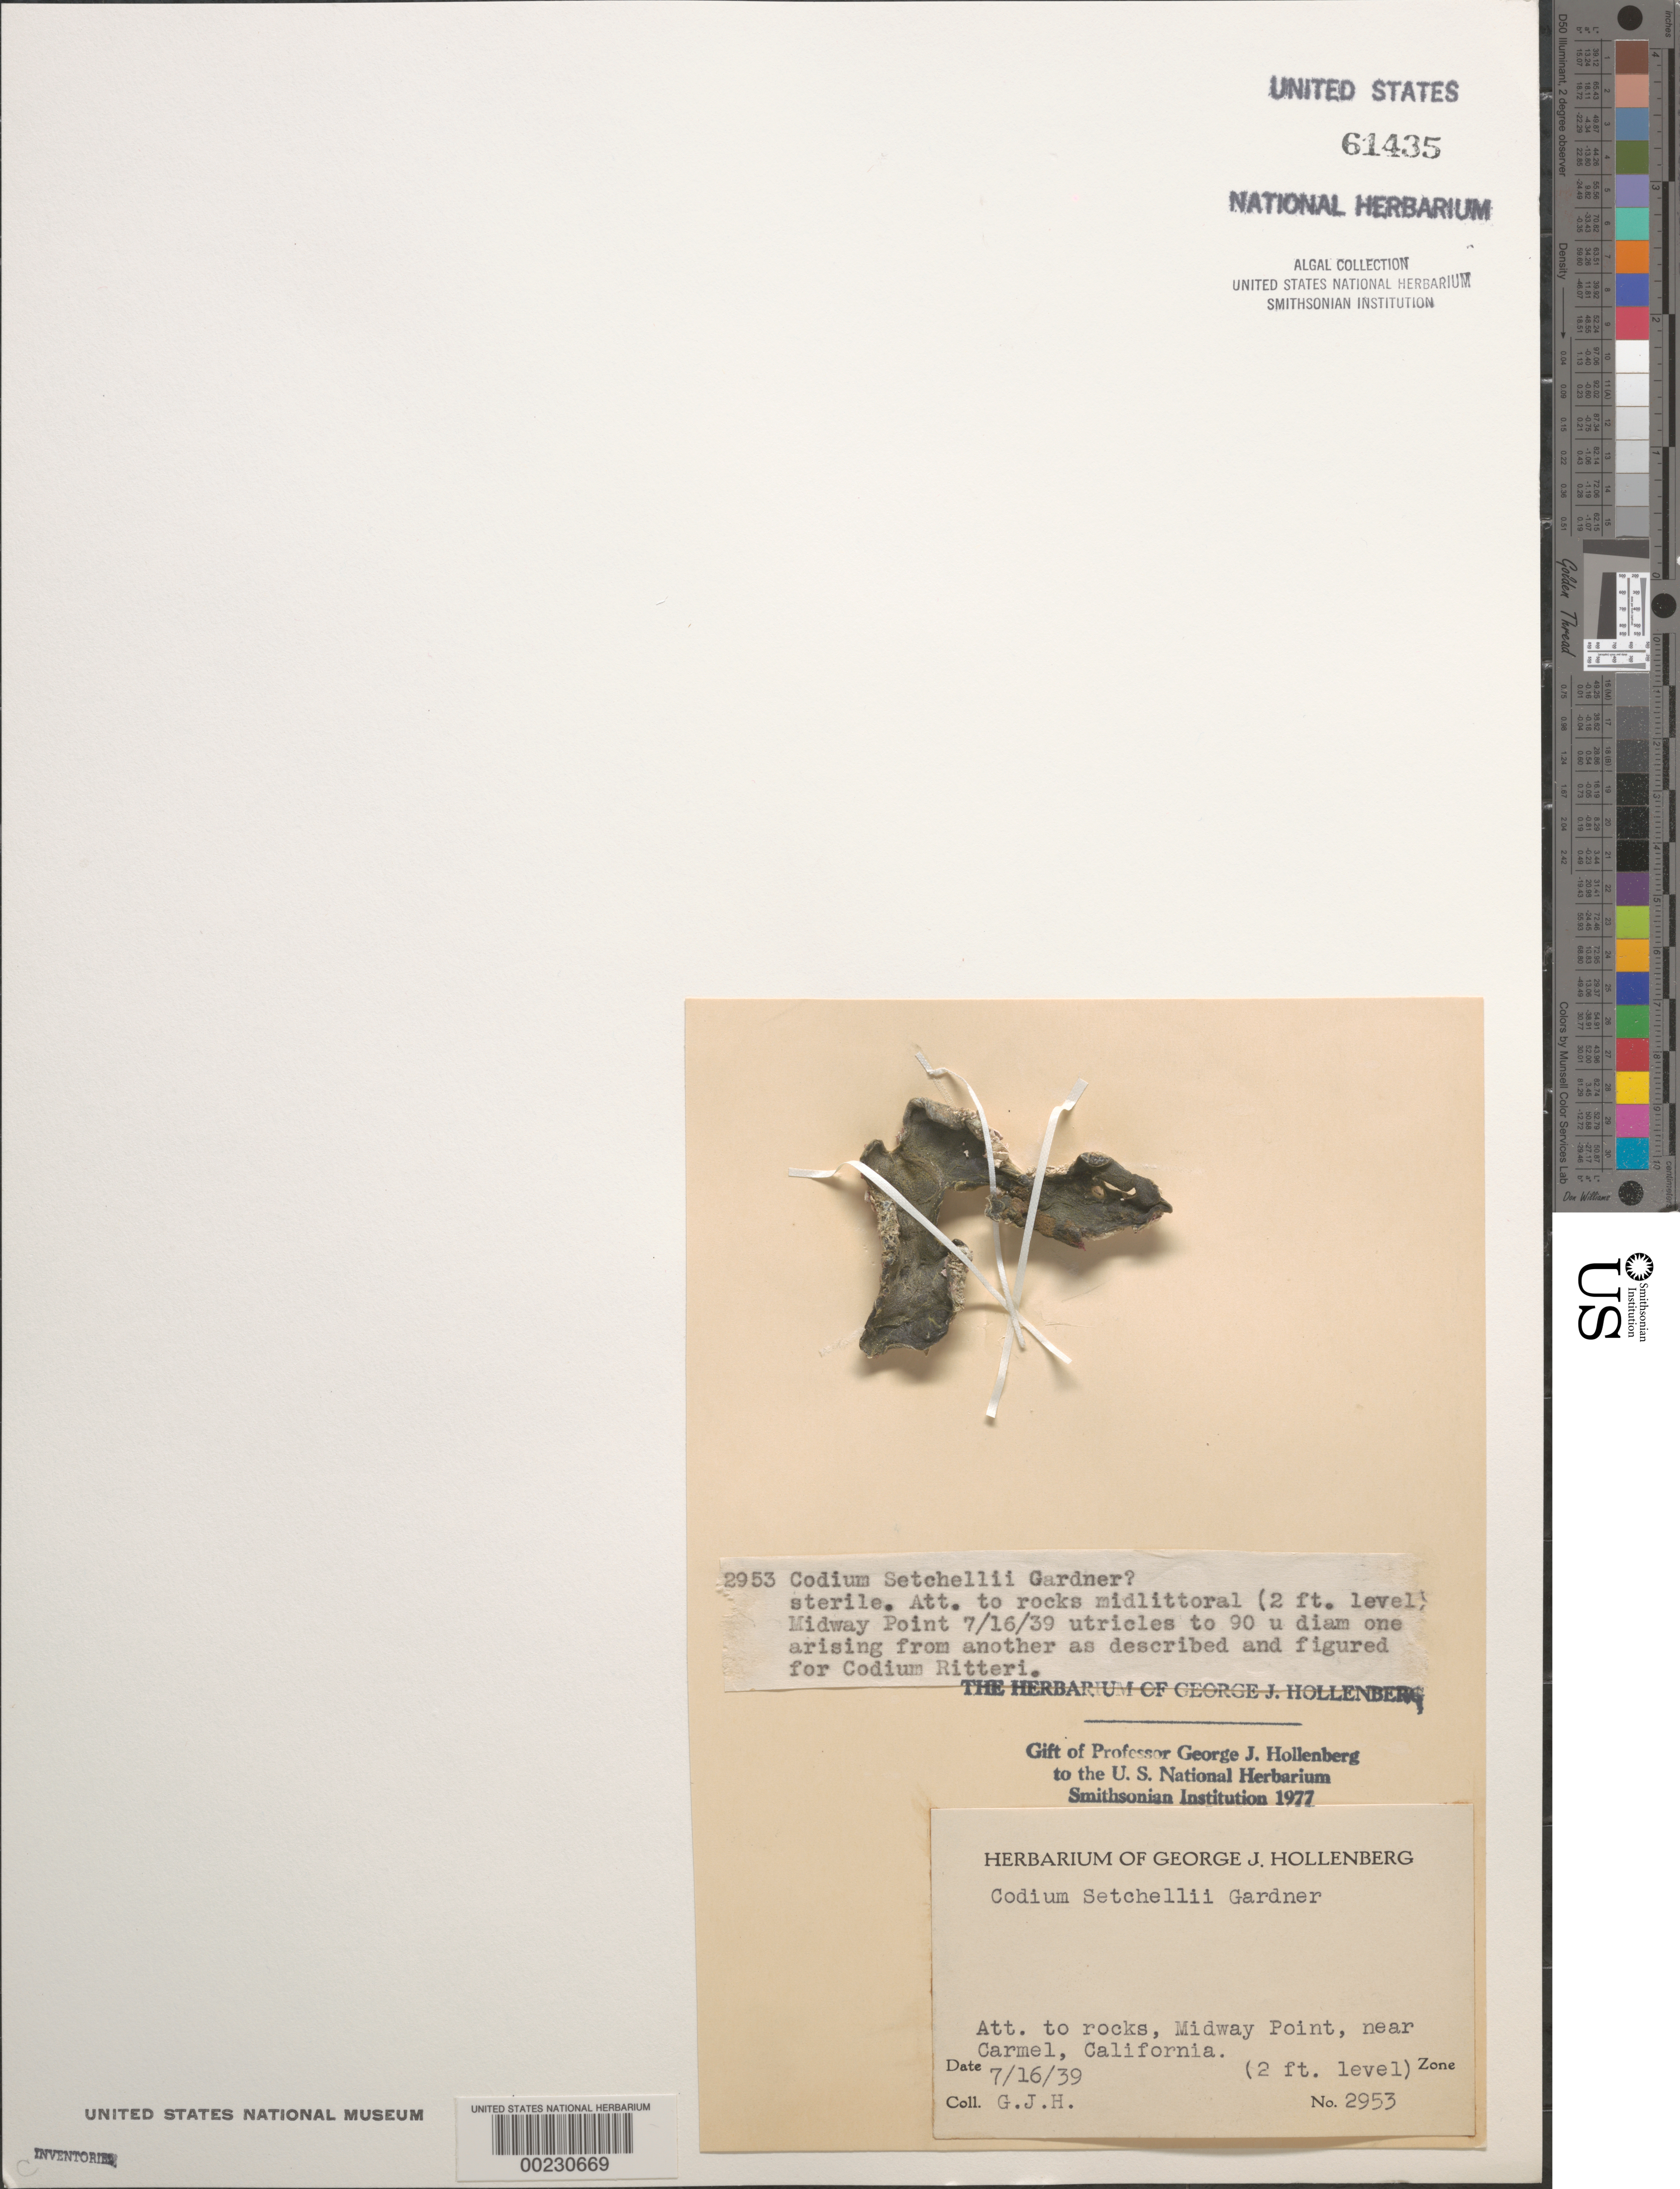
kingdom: Plantae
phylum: Chlorophyta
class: Ulvophyceae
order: Bryopsidales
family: Codiaceae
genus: Codium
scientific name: Codium setchellii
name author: N.L. Gardner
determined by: Hollenberg, George J.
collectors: G. Hollenberg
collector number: GJH 2953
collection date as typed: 16 Jul 1939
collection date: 1939-07-16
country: United States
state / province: California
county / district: Monterey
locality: Midway Point, near Carmel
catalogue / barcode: US 61435